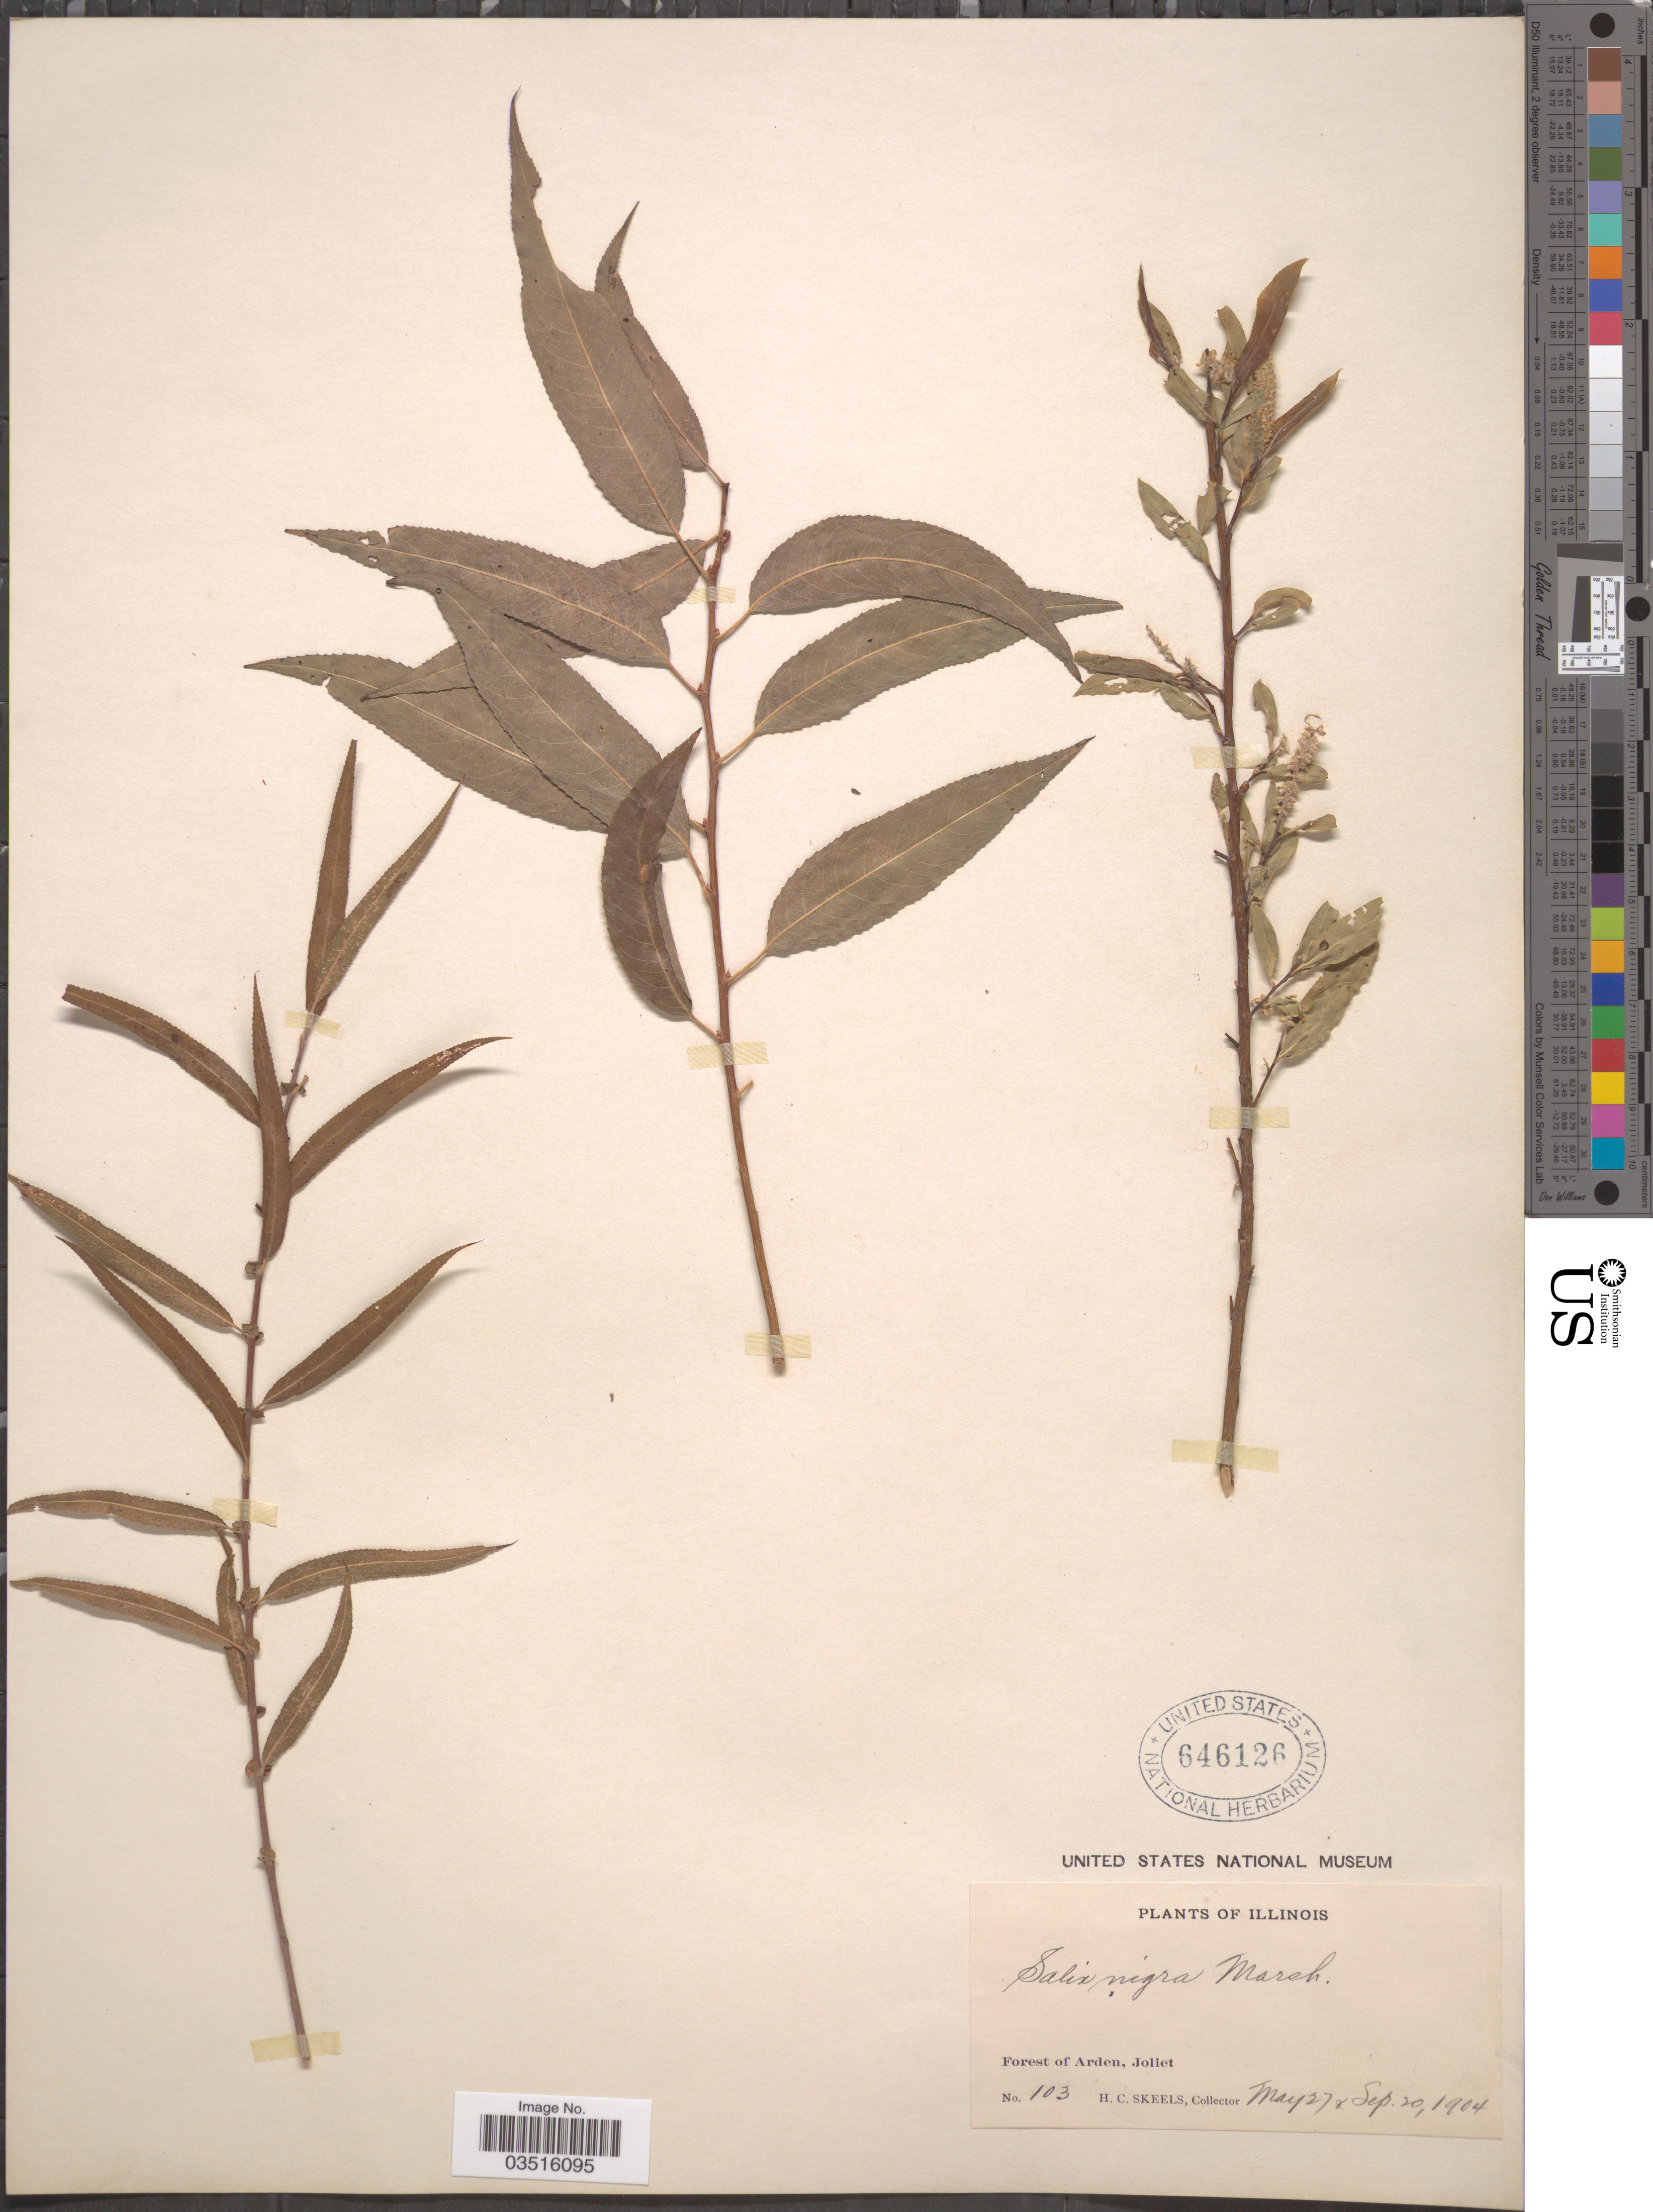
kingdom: Plantae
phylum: Tracheophyta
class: Magnoliopsida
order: Malpighiales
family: Salicaceae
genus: Salix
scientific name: Salix nigra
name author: Marshall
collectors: H. Skeels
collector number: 103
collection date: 1904-05-27/1904-09-20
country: United States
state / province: Illinois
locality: Forest of Arden, Joliet.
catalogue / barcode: US 646126